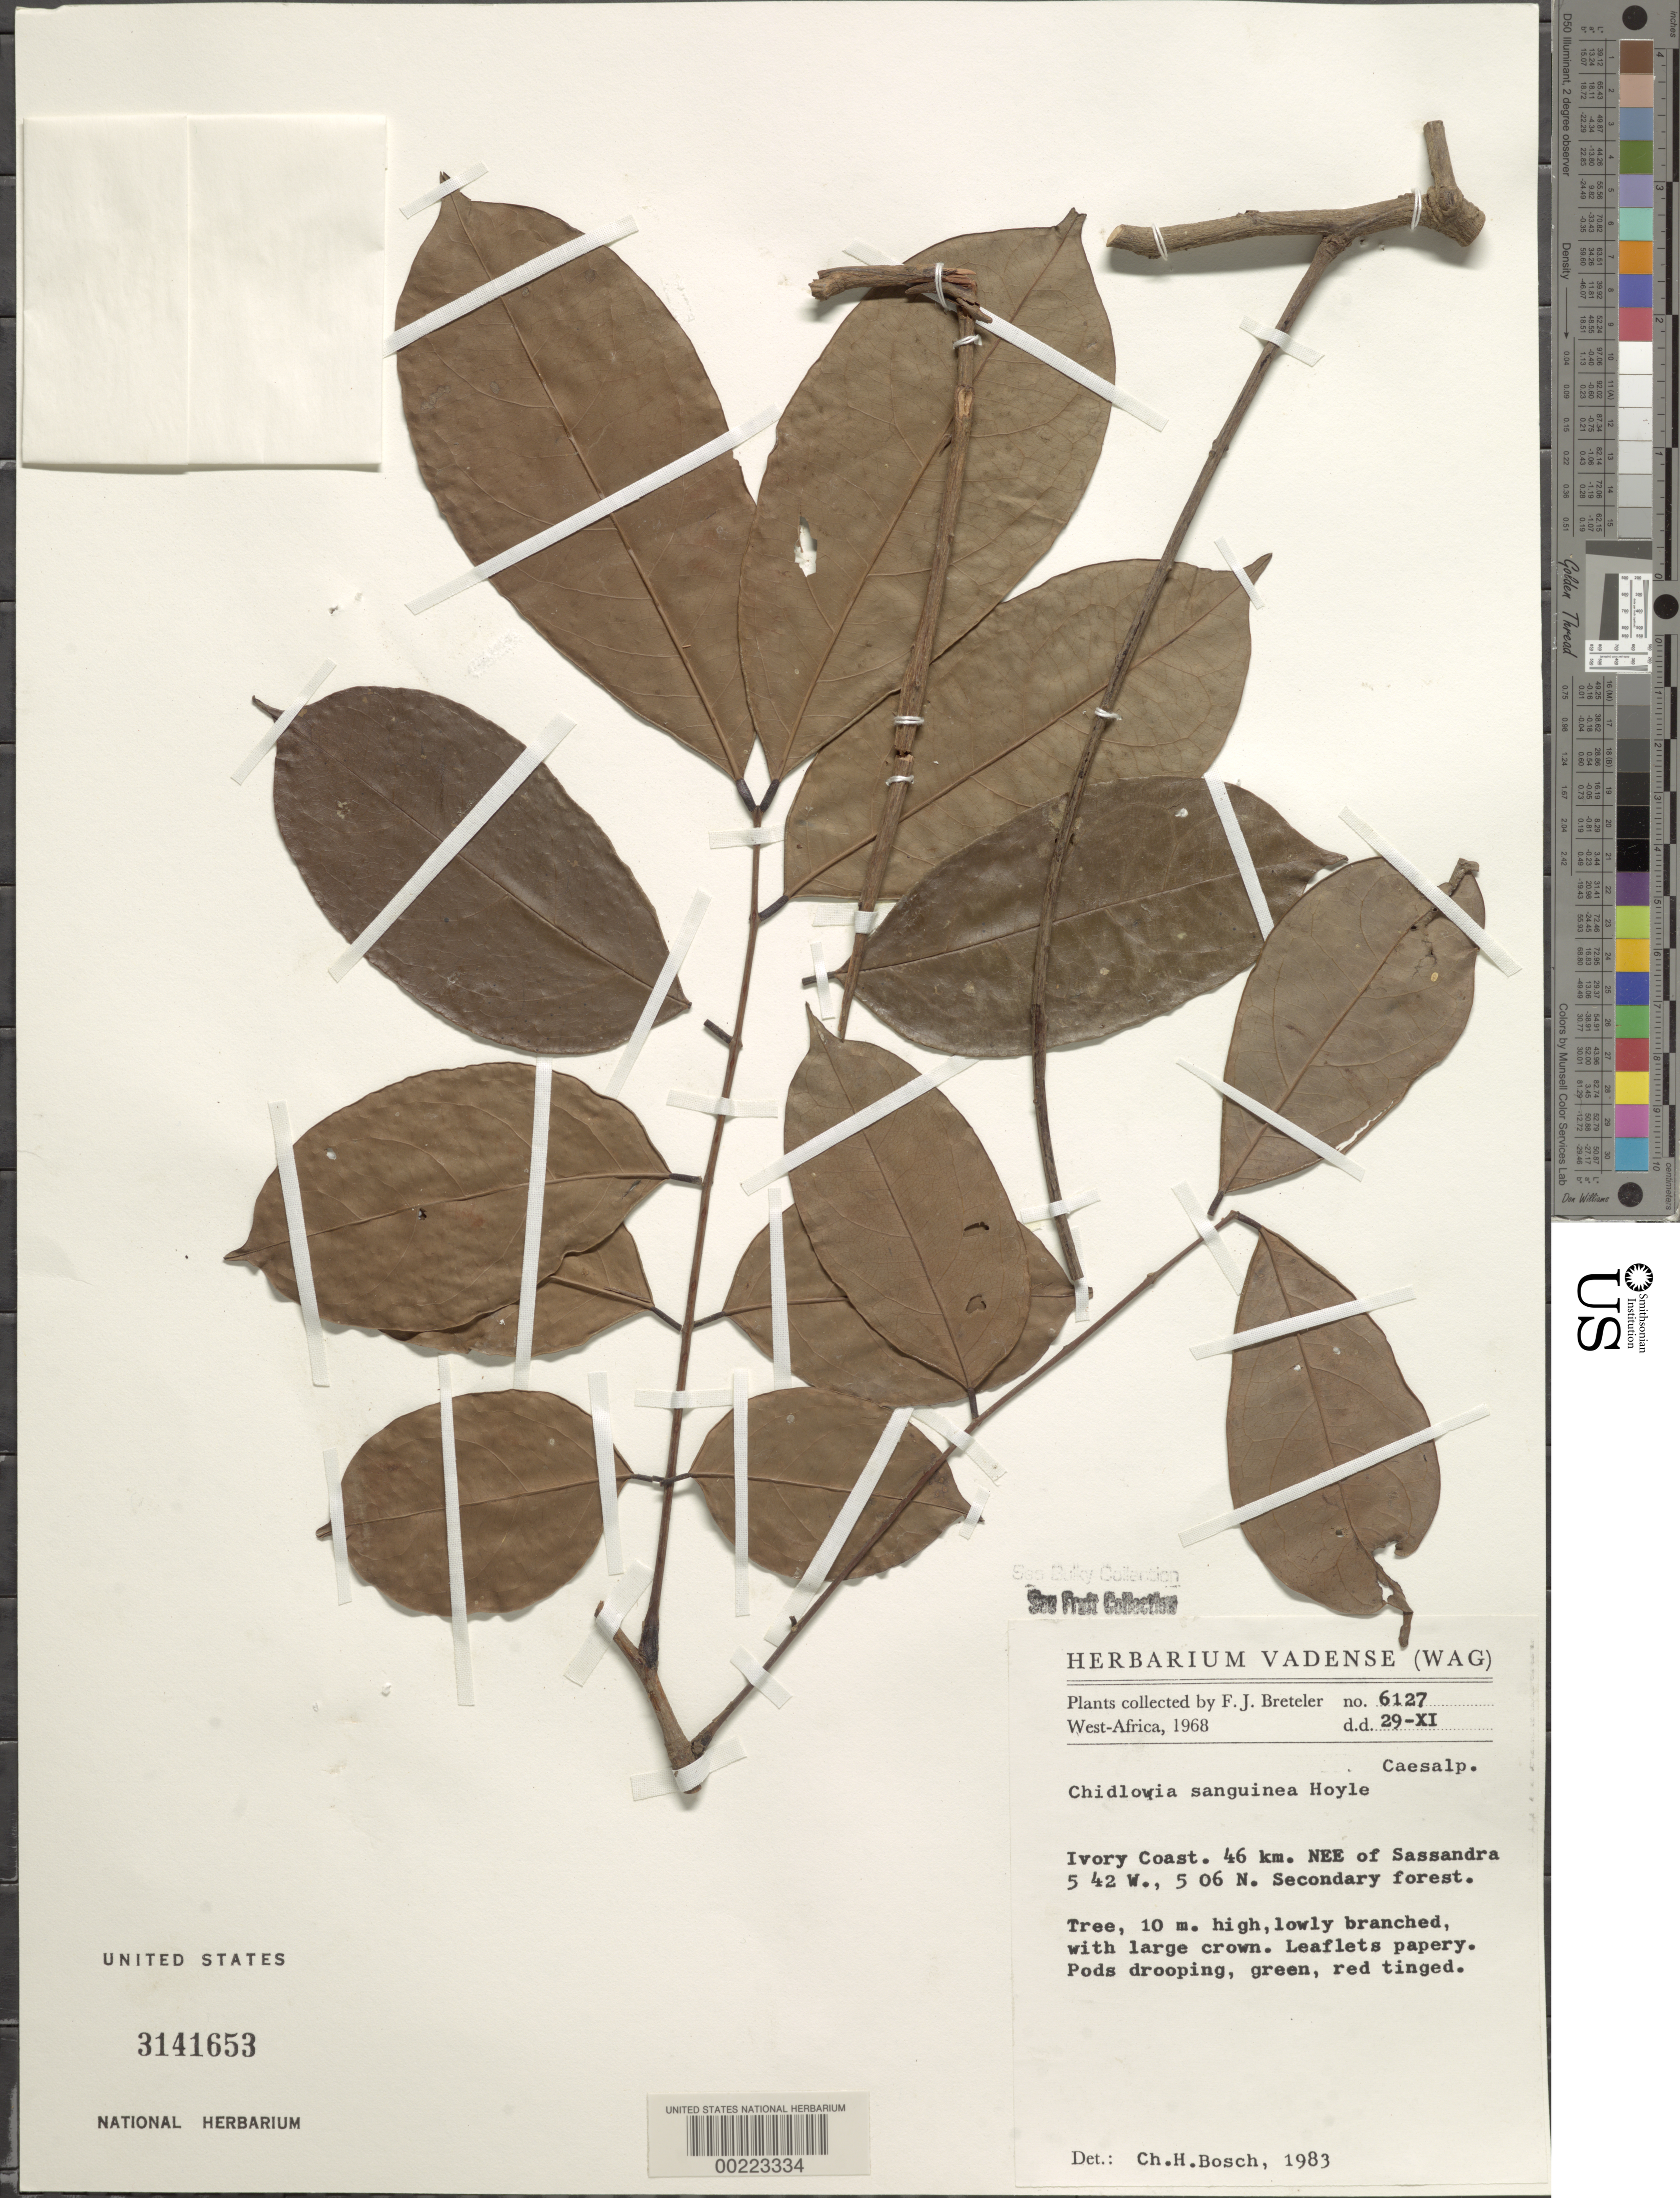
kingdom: Plantae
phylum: Tracheophyta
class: Magnoliopsida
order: Fabales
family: Fabaceae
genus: Chidlowia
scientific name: Chidlowia sanguinea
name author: Hoyle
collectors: F. J. Breteler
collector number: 6127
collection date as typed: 29 Nov 1968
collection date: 1968-11-29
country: Ivory Coast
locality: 46 km NEE of Sassandra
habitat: Secondary forest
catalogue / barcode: US 3141653